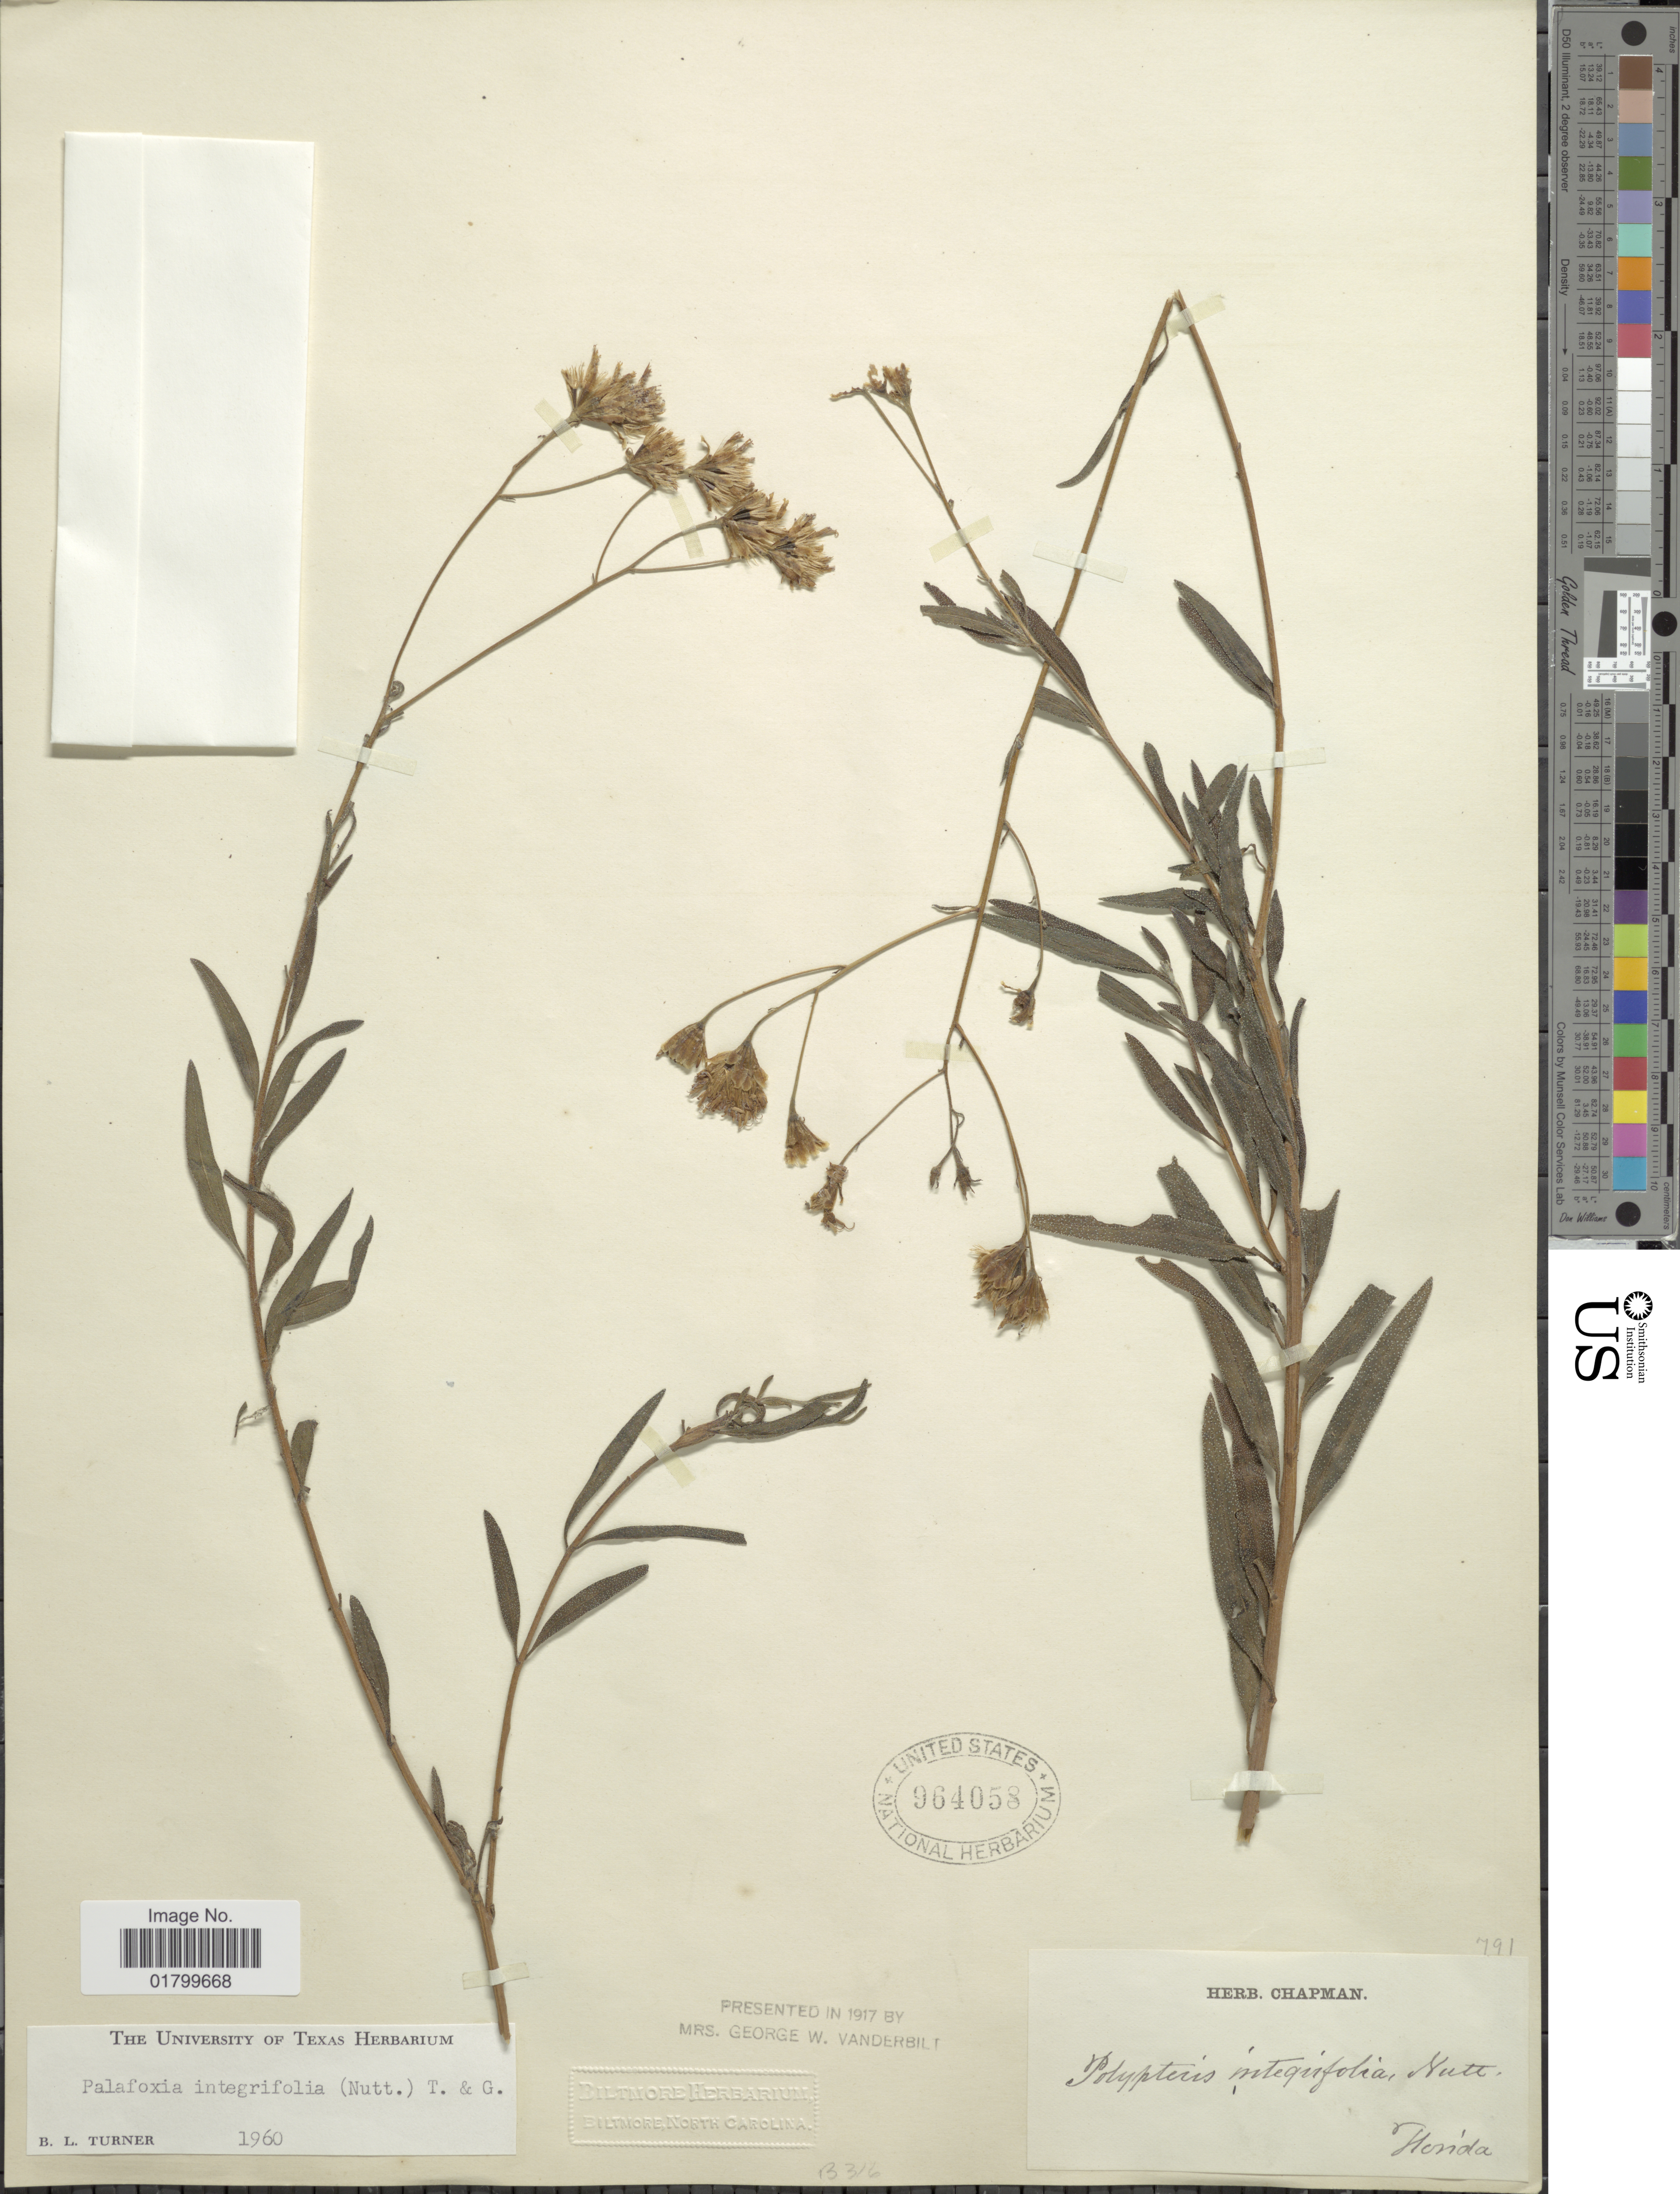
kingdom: Plantae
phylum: Tracheophyta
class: Magnoliopsida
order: Asterales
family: Asteraceae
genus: Palafoxia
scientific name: Palafoxia integrifolia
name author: (Nutt.) Torr. & A. Gray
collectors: ex herb. Chapman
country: United States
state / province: Florida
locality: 964058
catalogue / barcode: US 964058